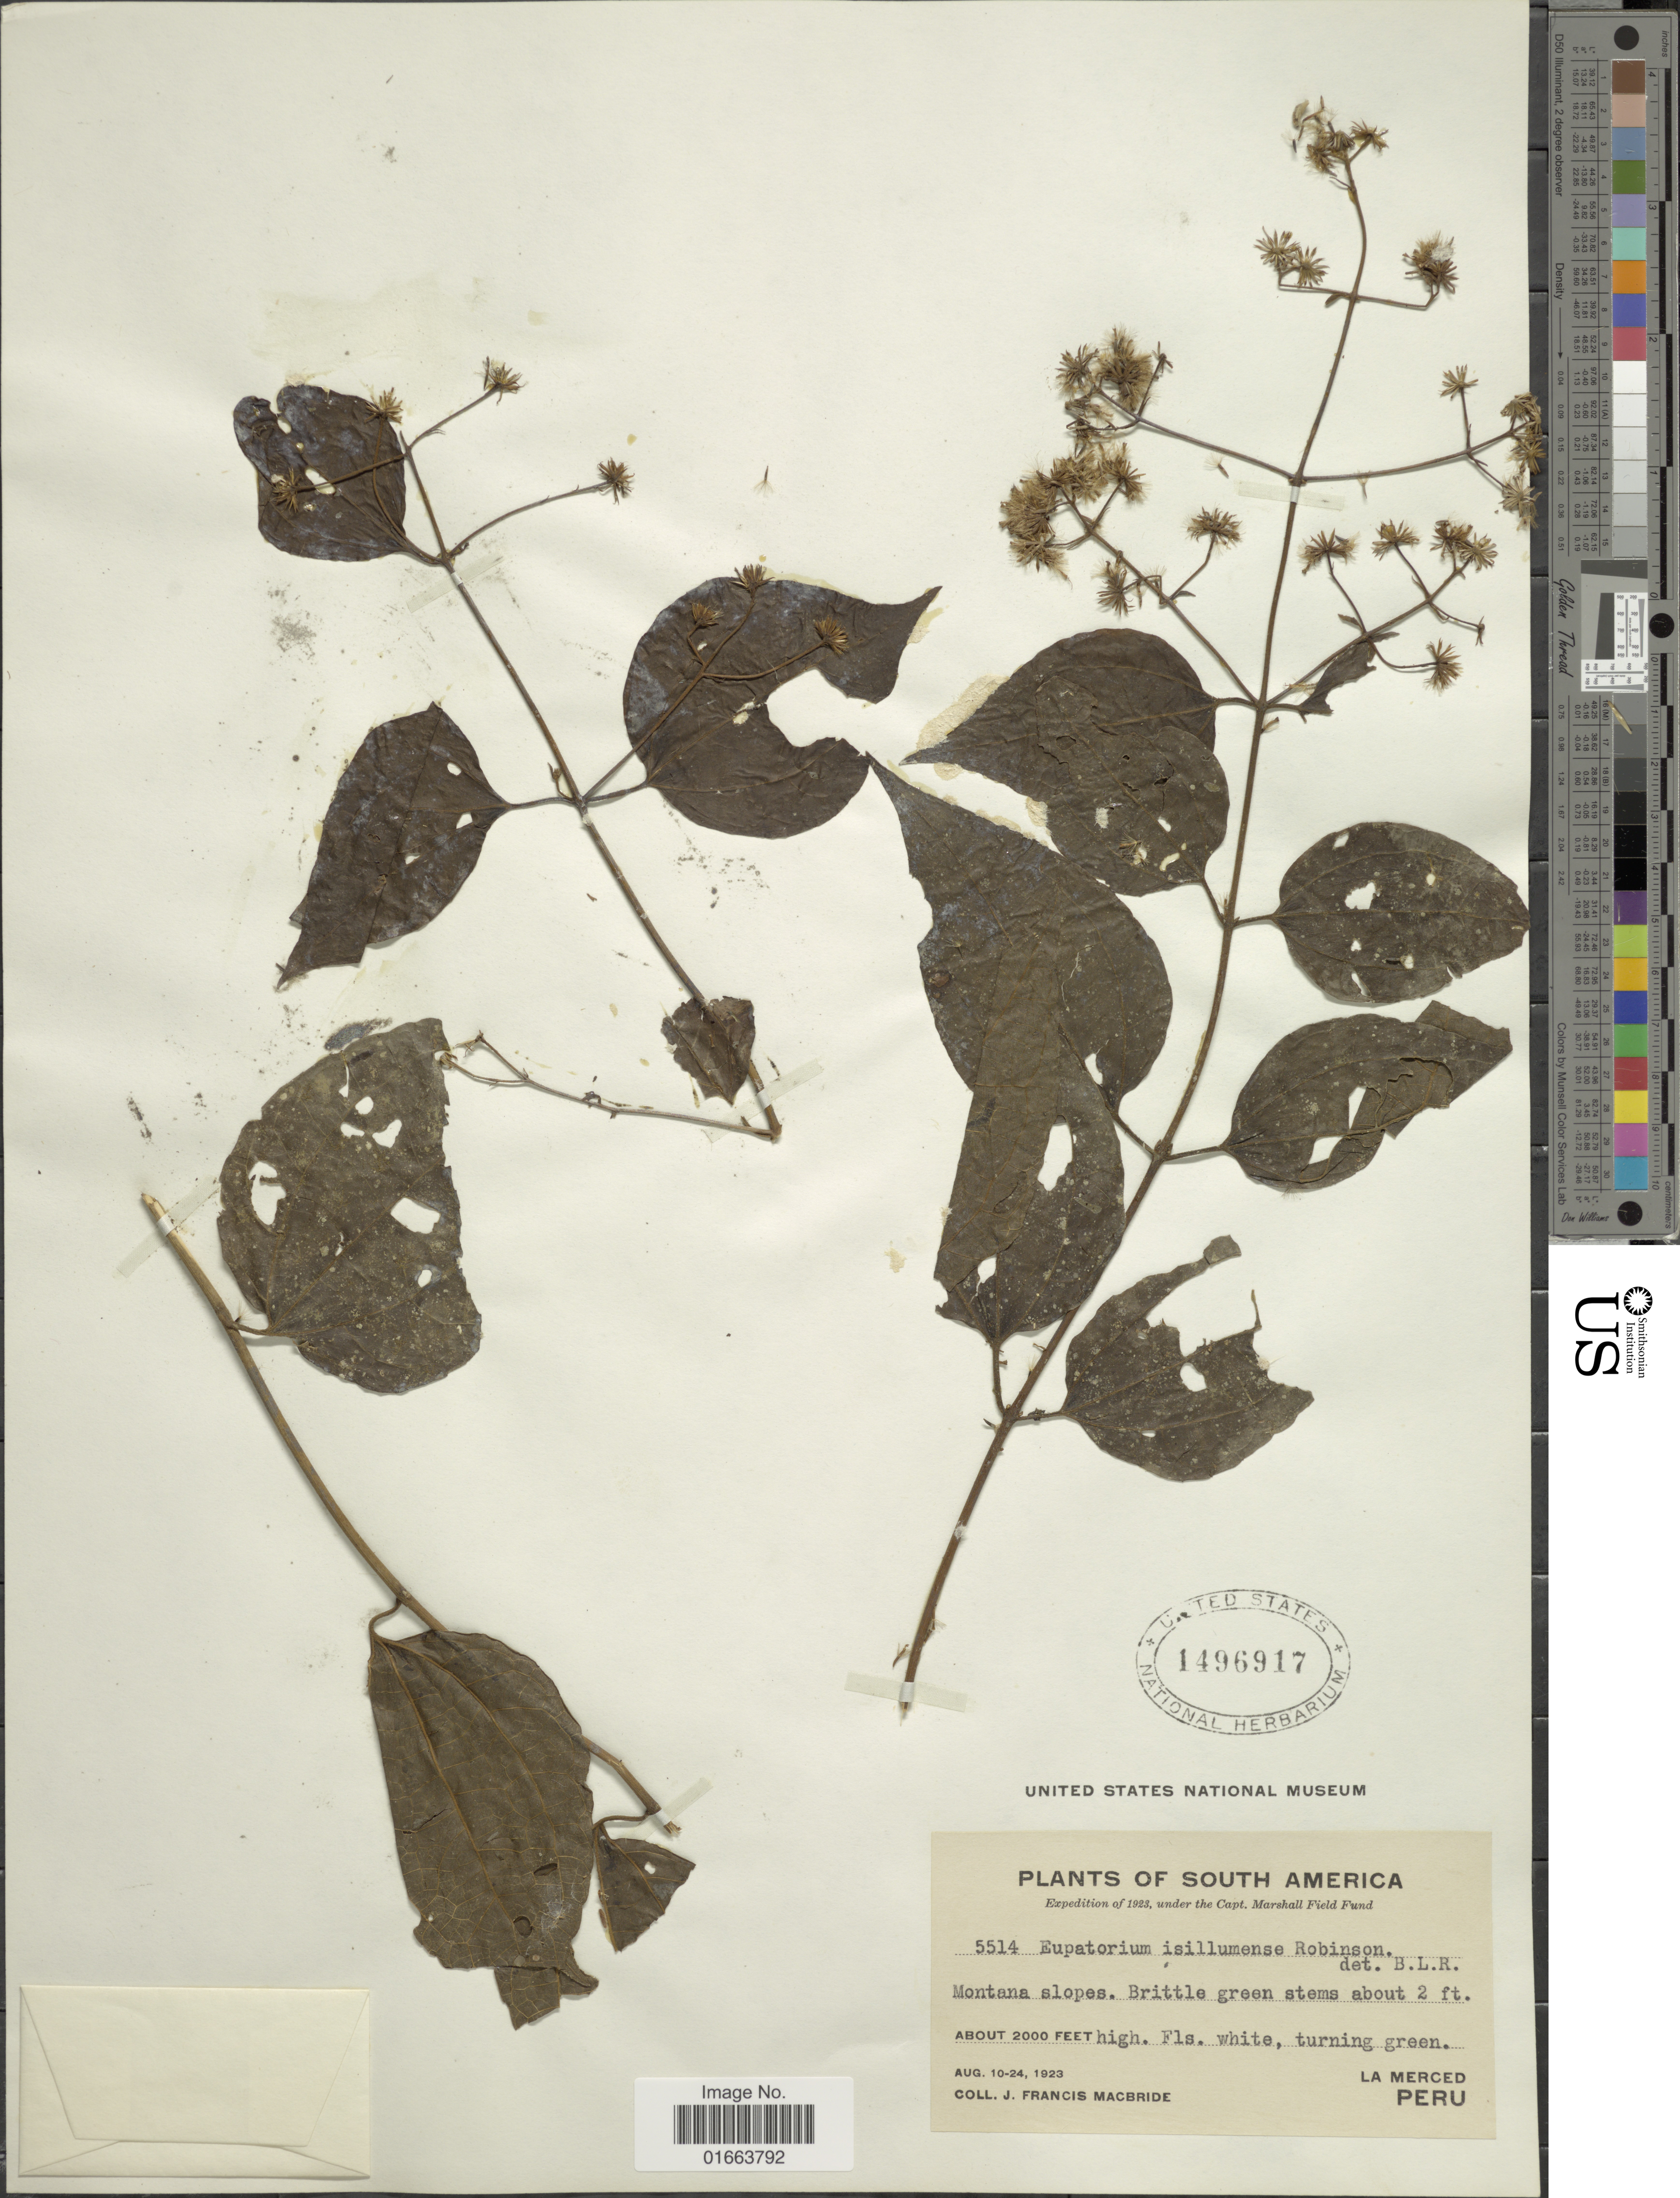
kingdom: Plantae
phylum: Tracheophyta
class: Magnoliopsida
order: Asterales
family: Asteraceae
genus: Koanophyllon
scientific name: Koanophyllon isillumense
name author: (B.L. Rob.) R.M. King & H. Rob.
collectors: J. F. Macbride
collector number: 5514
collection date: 1923-08-10/1923-08-24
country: Peru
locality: La Merced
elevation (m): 610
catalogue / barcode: US 1496917